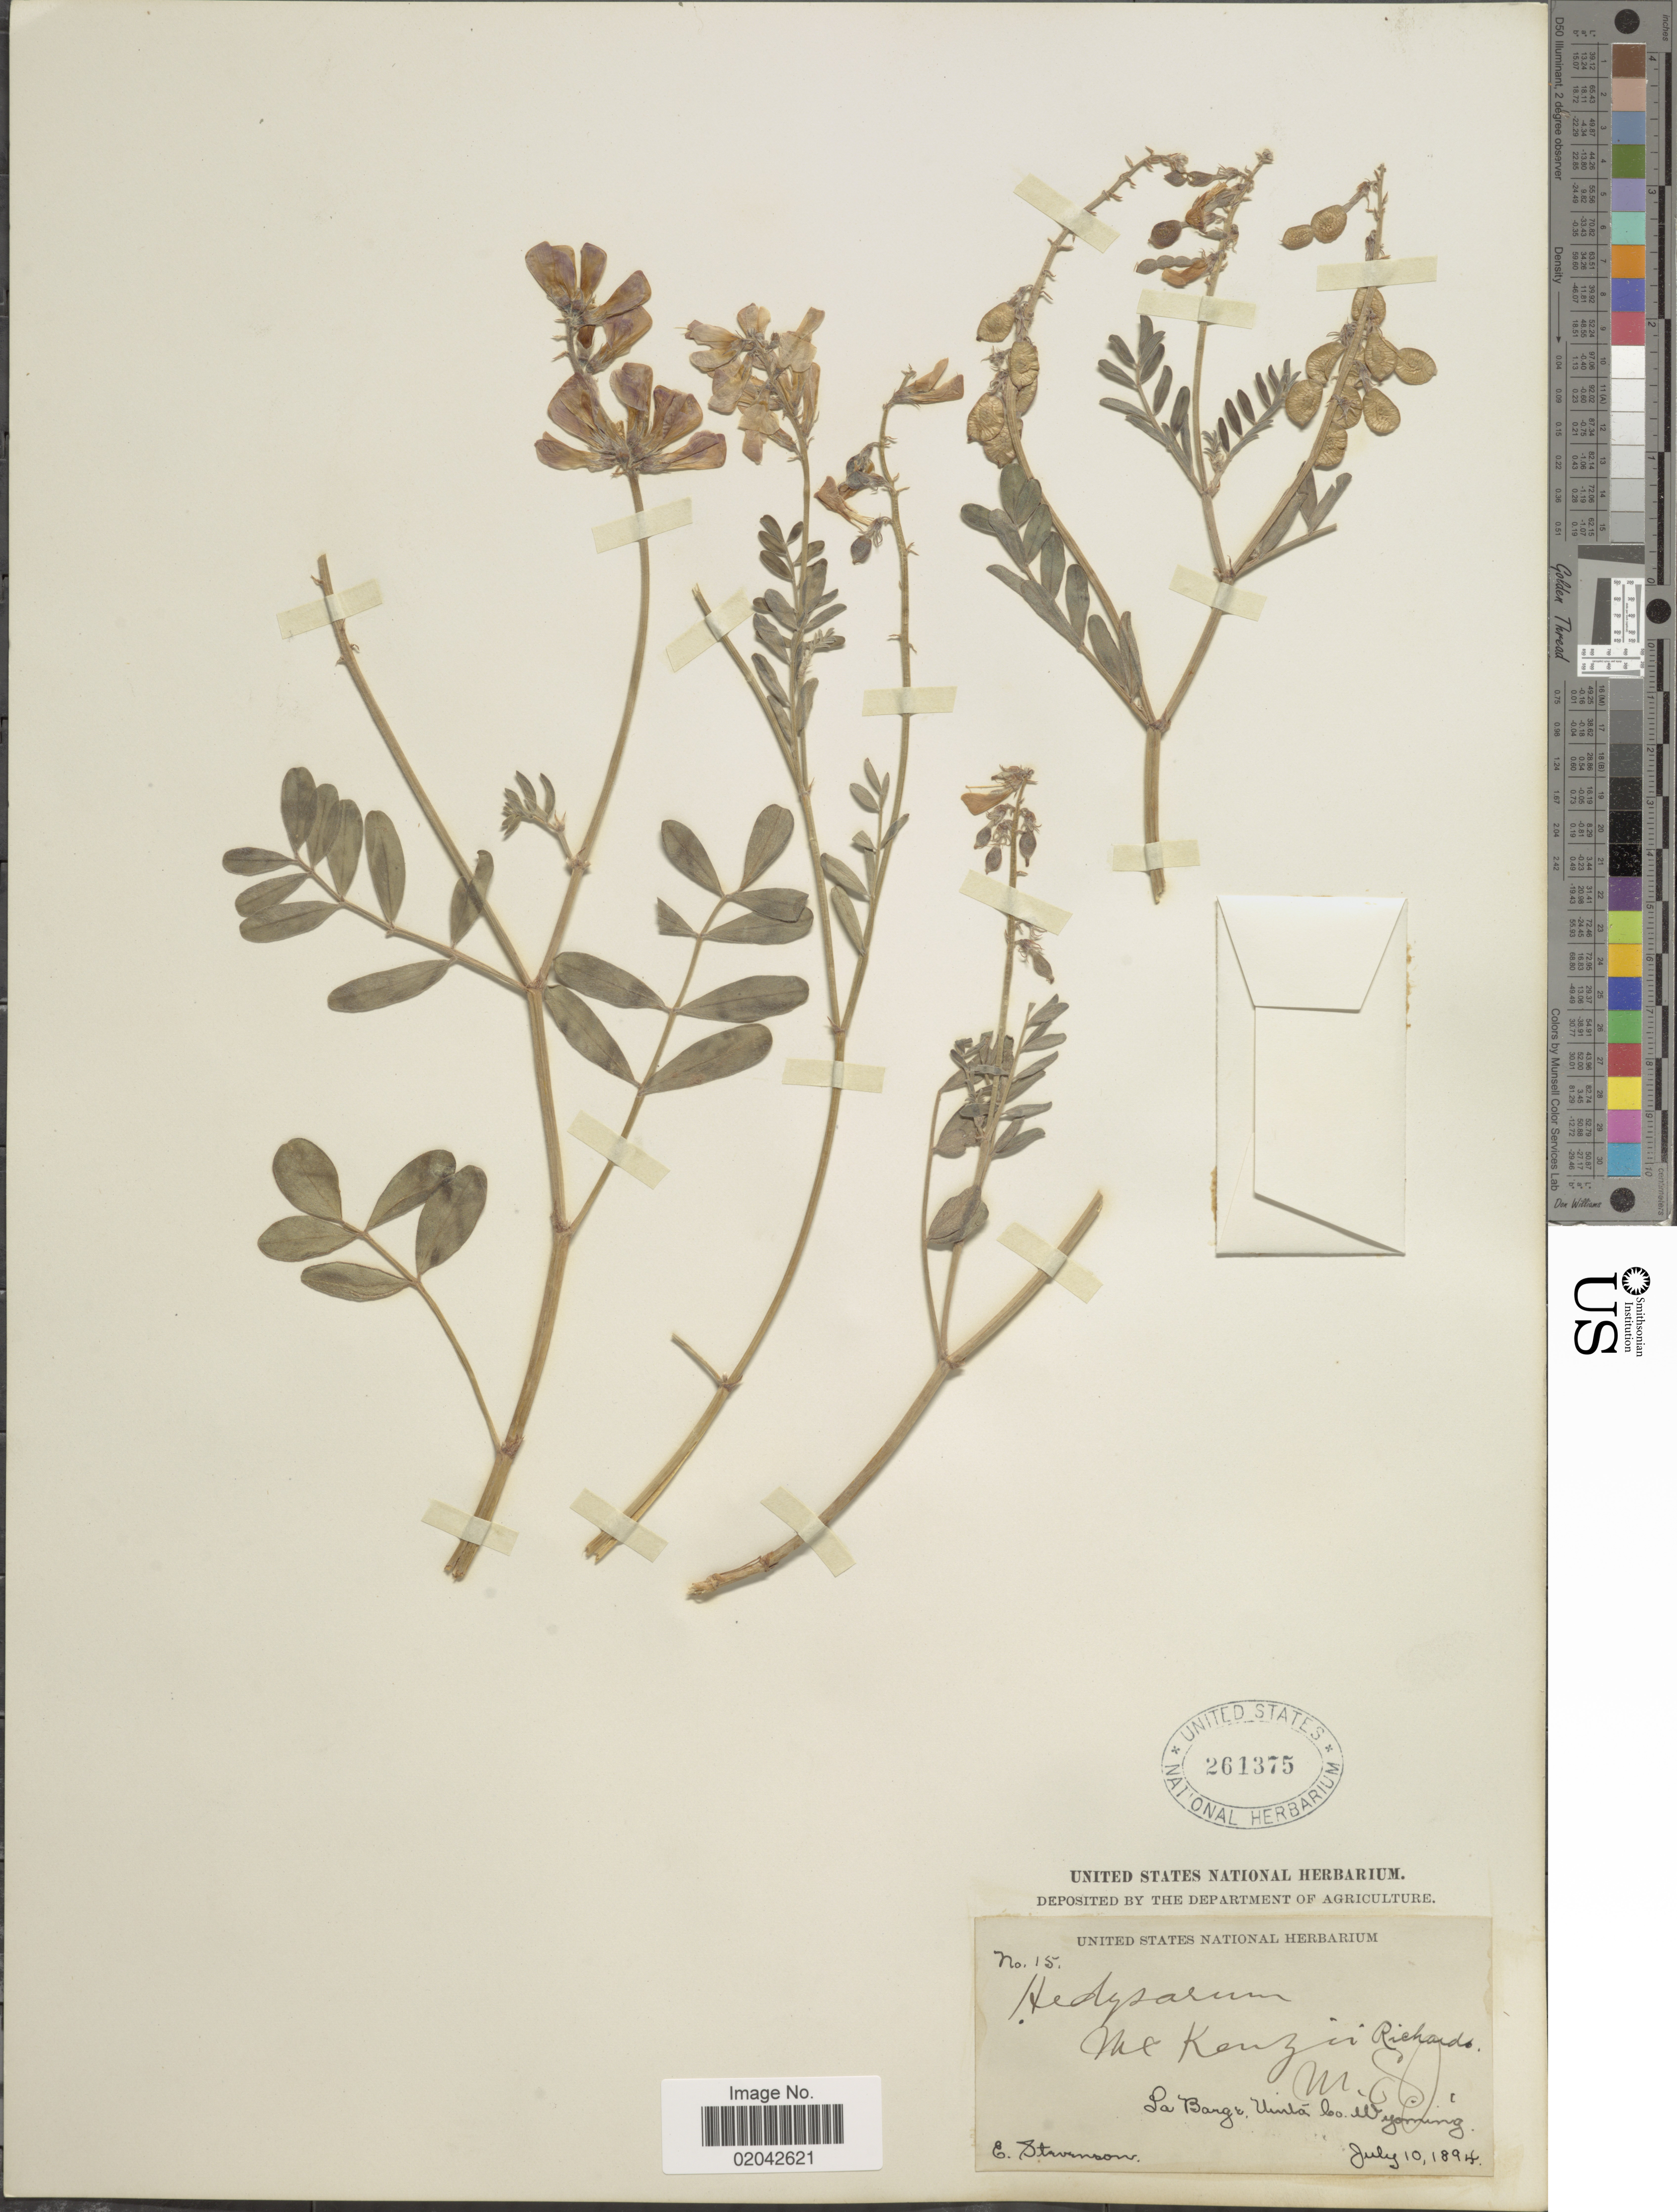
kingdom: Plantae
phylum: Tracheophyta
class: Magnoliopsida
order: Fabales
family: Fabaceae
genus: Hedysarum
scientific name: Hedysarum mackenziei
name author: Richardson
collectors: E. Stevenson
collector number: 15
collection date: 1894-07-10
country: United States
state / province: Wyoming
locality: La Barge, Uinta Co.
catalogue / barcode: US 261375